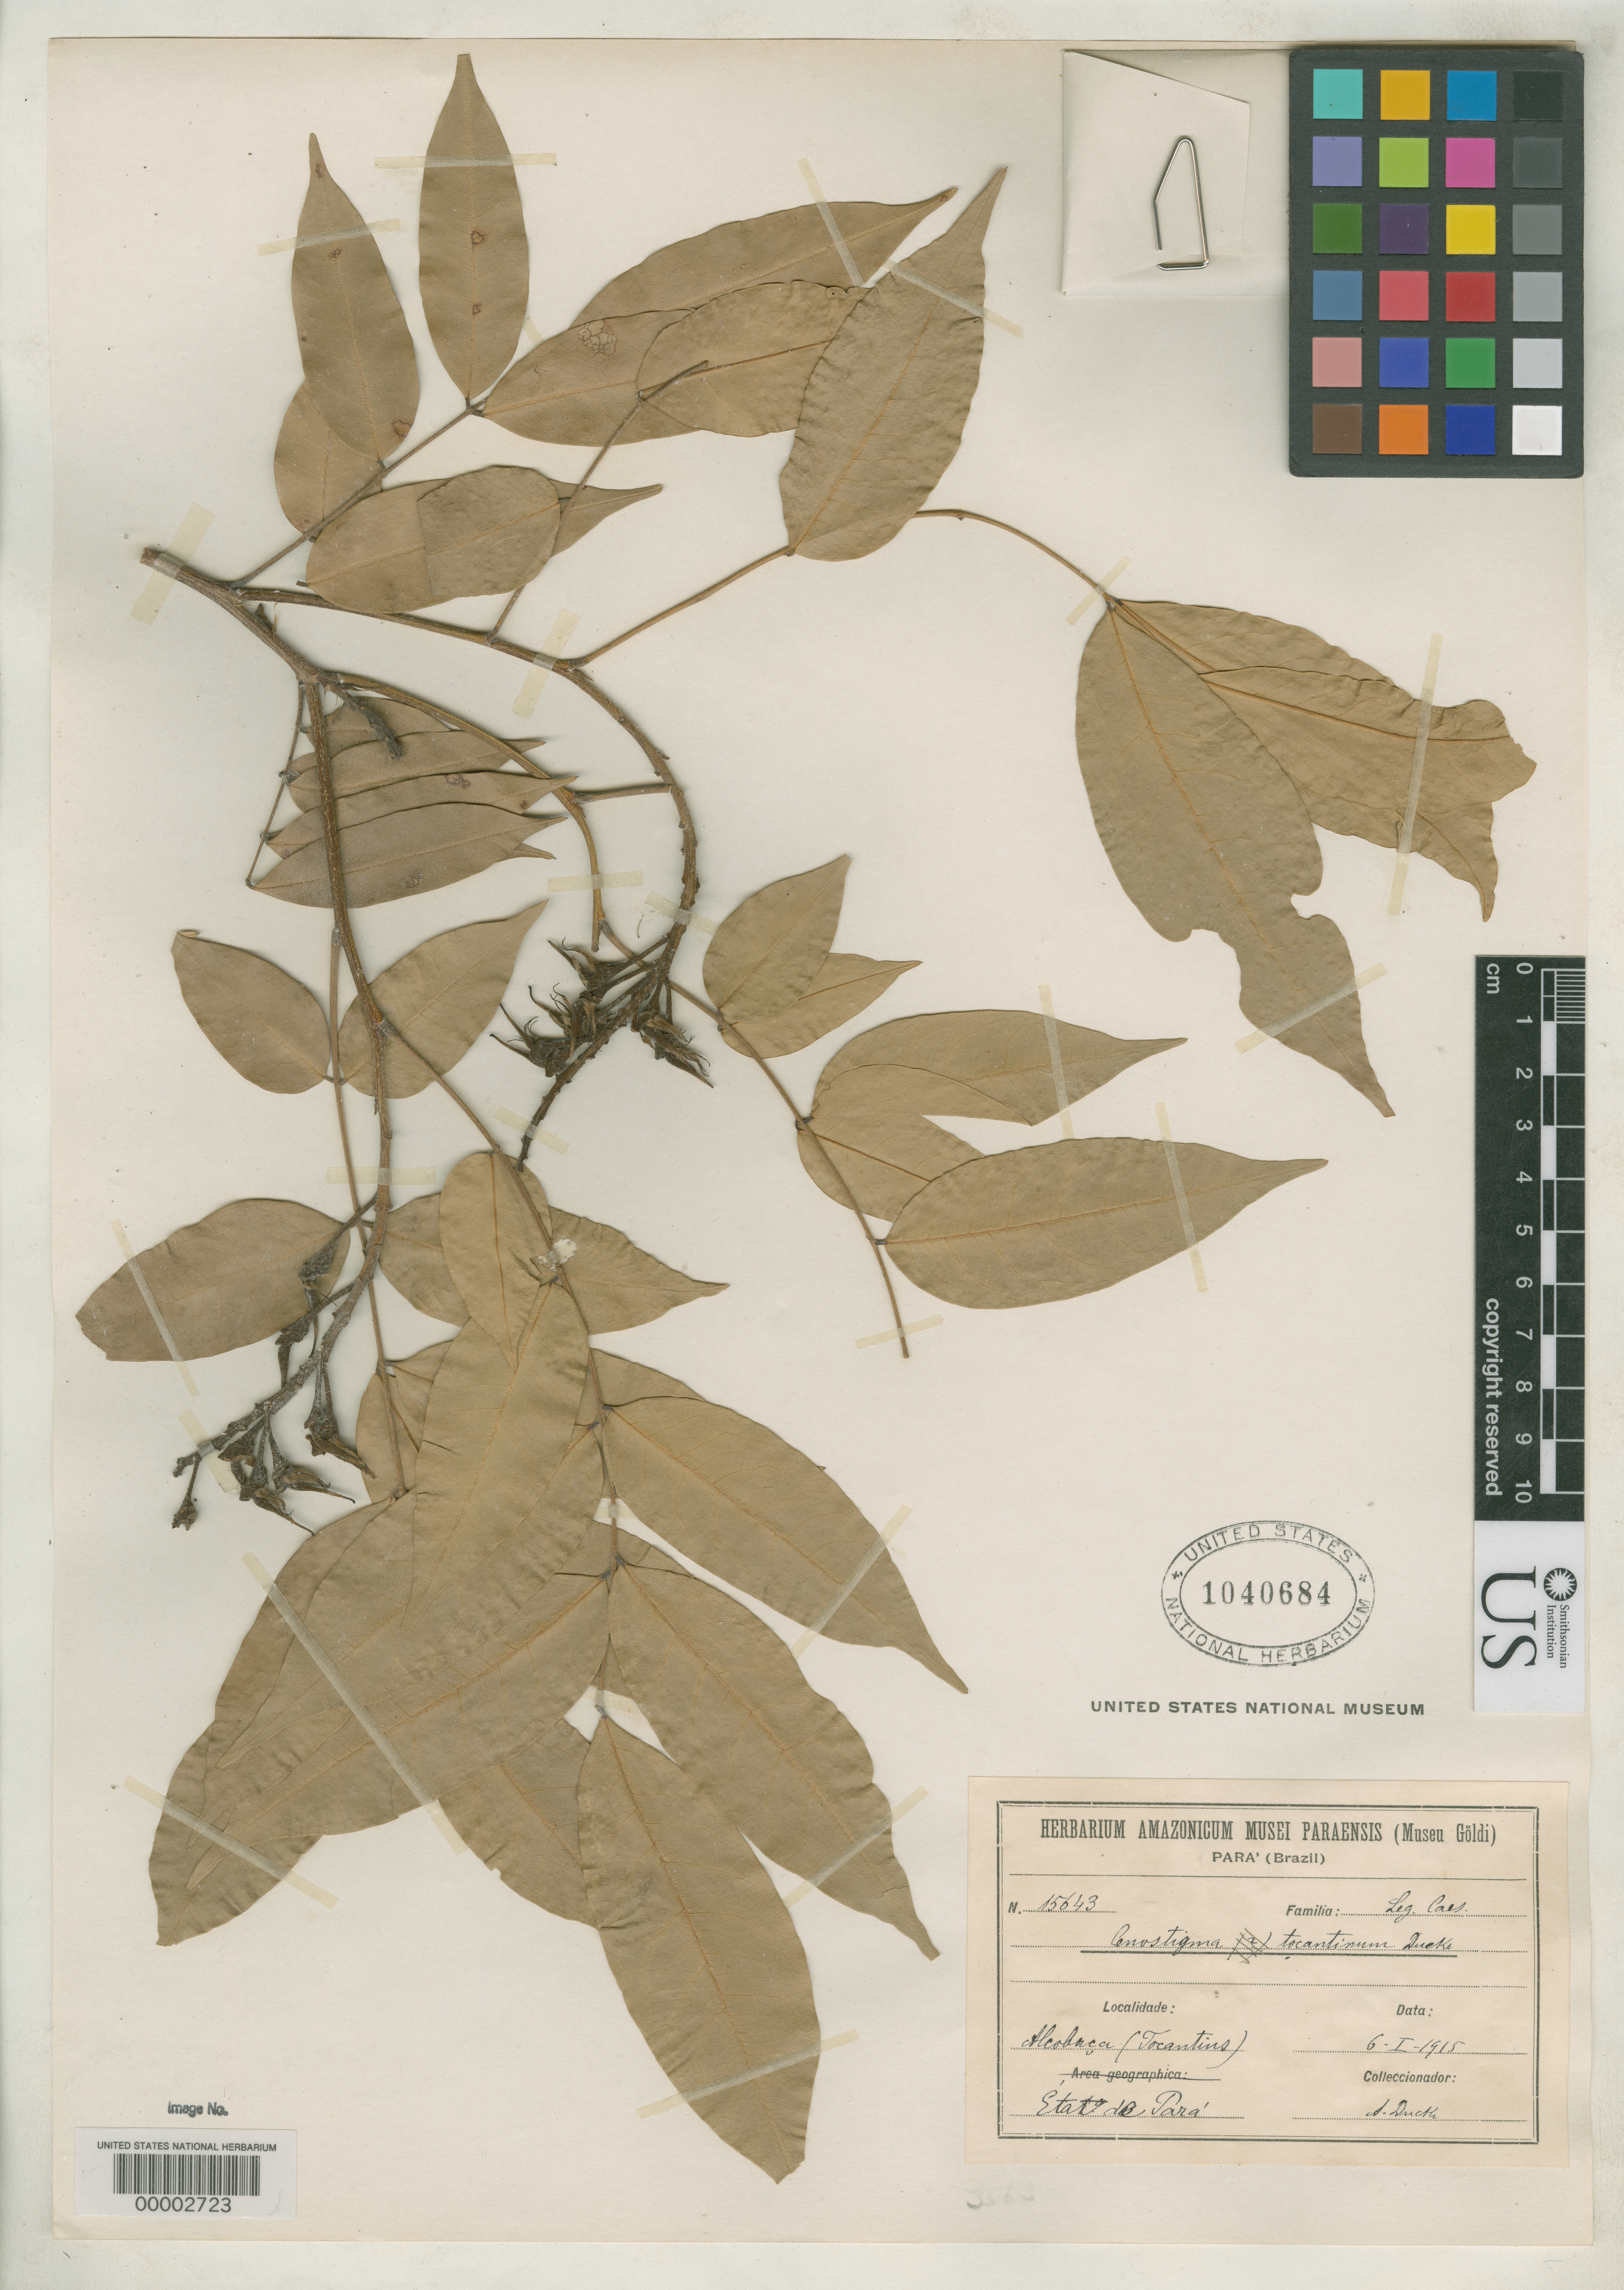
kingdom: Plantae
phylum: Tracheophyta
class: Magnoliopsida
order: Fabales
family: Fabaceae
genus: Cenostigma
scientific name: Cenostigma tocantinum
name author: Ducke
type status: Isotype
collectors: A. Ducke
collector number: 15643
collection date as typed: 06 Jan 1915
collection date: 1915-01-06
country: Brazil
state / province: Pará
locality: Alcobaca.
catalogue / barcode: US 1040684